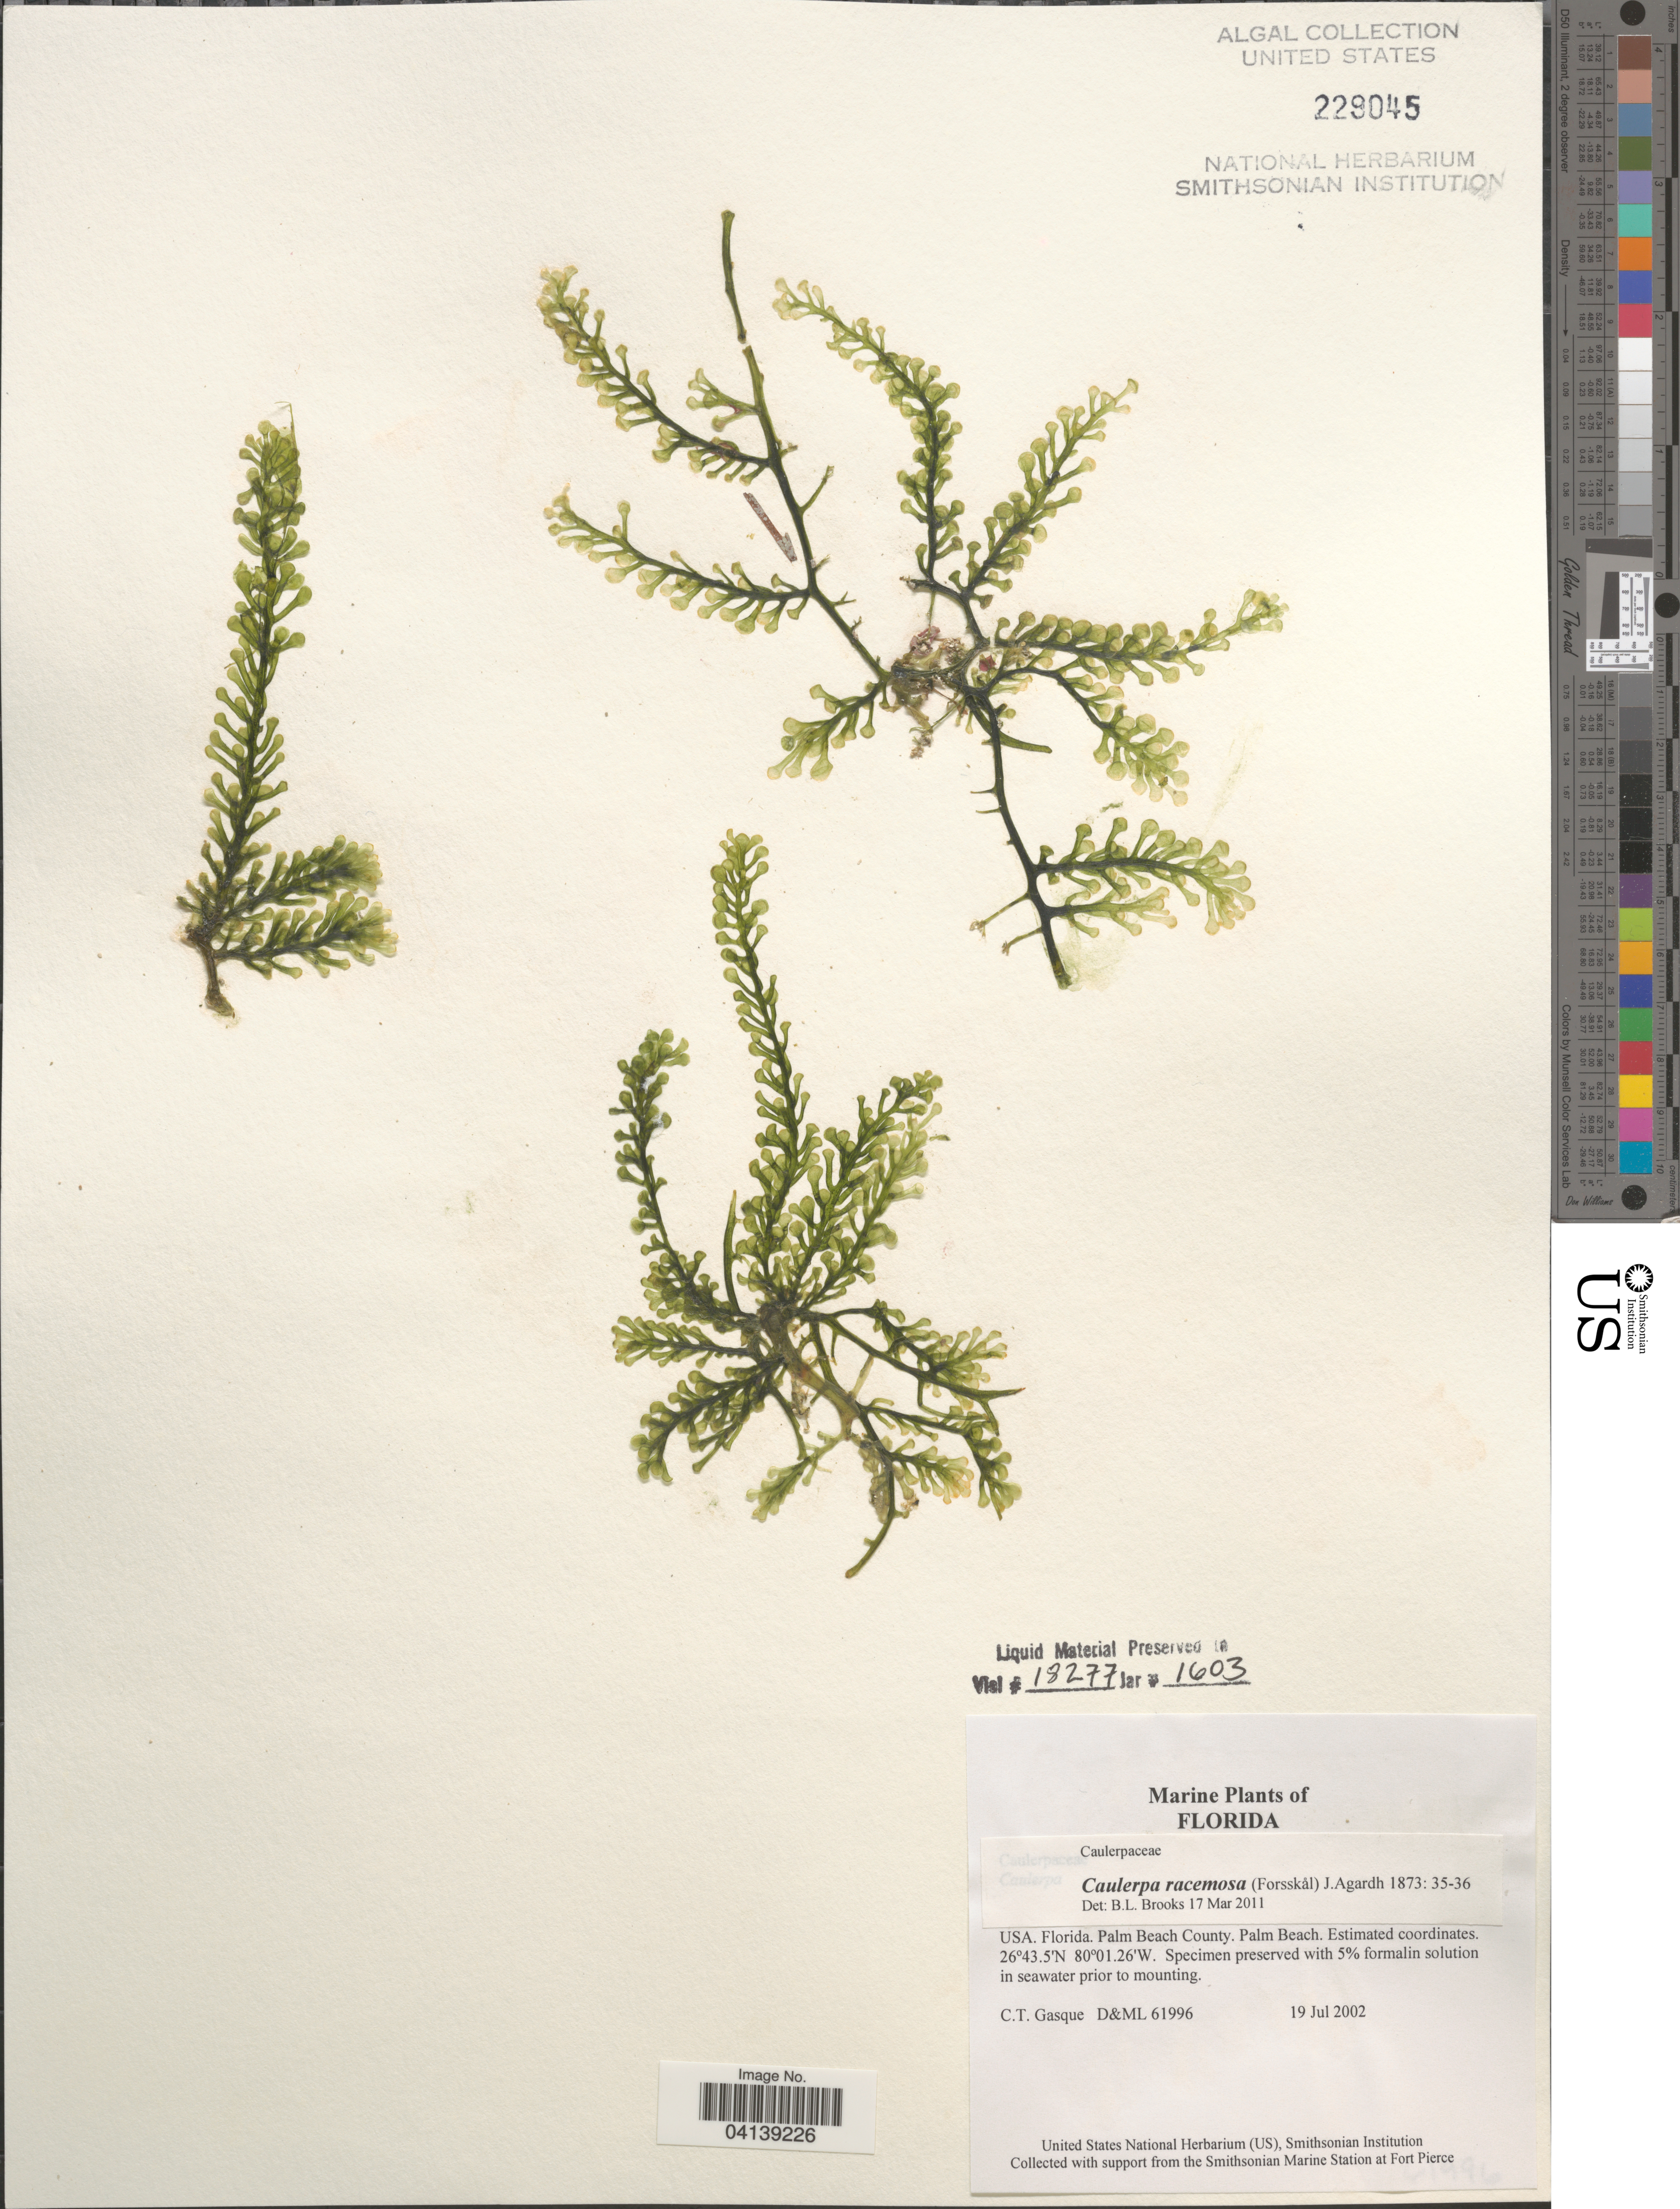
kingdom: Plantae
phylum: Chlorophyta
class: Ulvophyceae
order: Bryopsidales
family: Caulerpaceae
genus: Caulerpa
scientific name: Caulerpa racemosa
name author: (Forssk.) J. Agardh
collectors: C. Gasque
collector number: D&ML61996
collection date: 2002-07-19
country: United States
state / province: Florida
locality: Palm Beach County. Palm Beach.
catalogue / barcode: US 229045